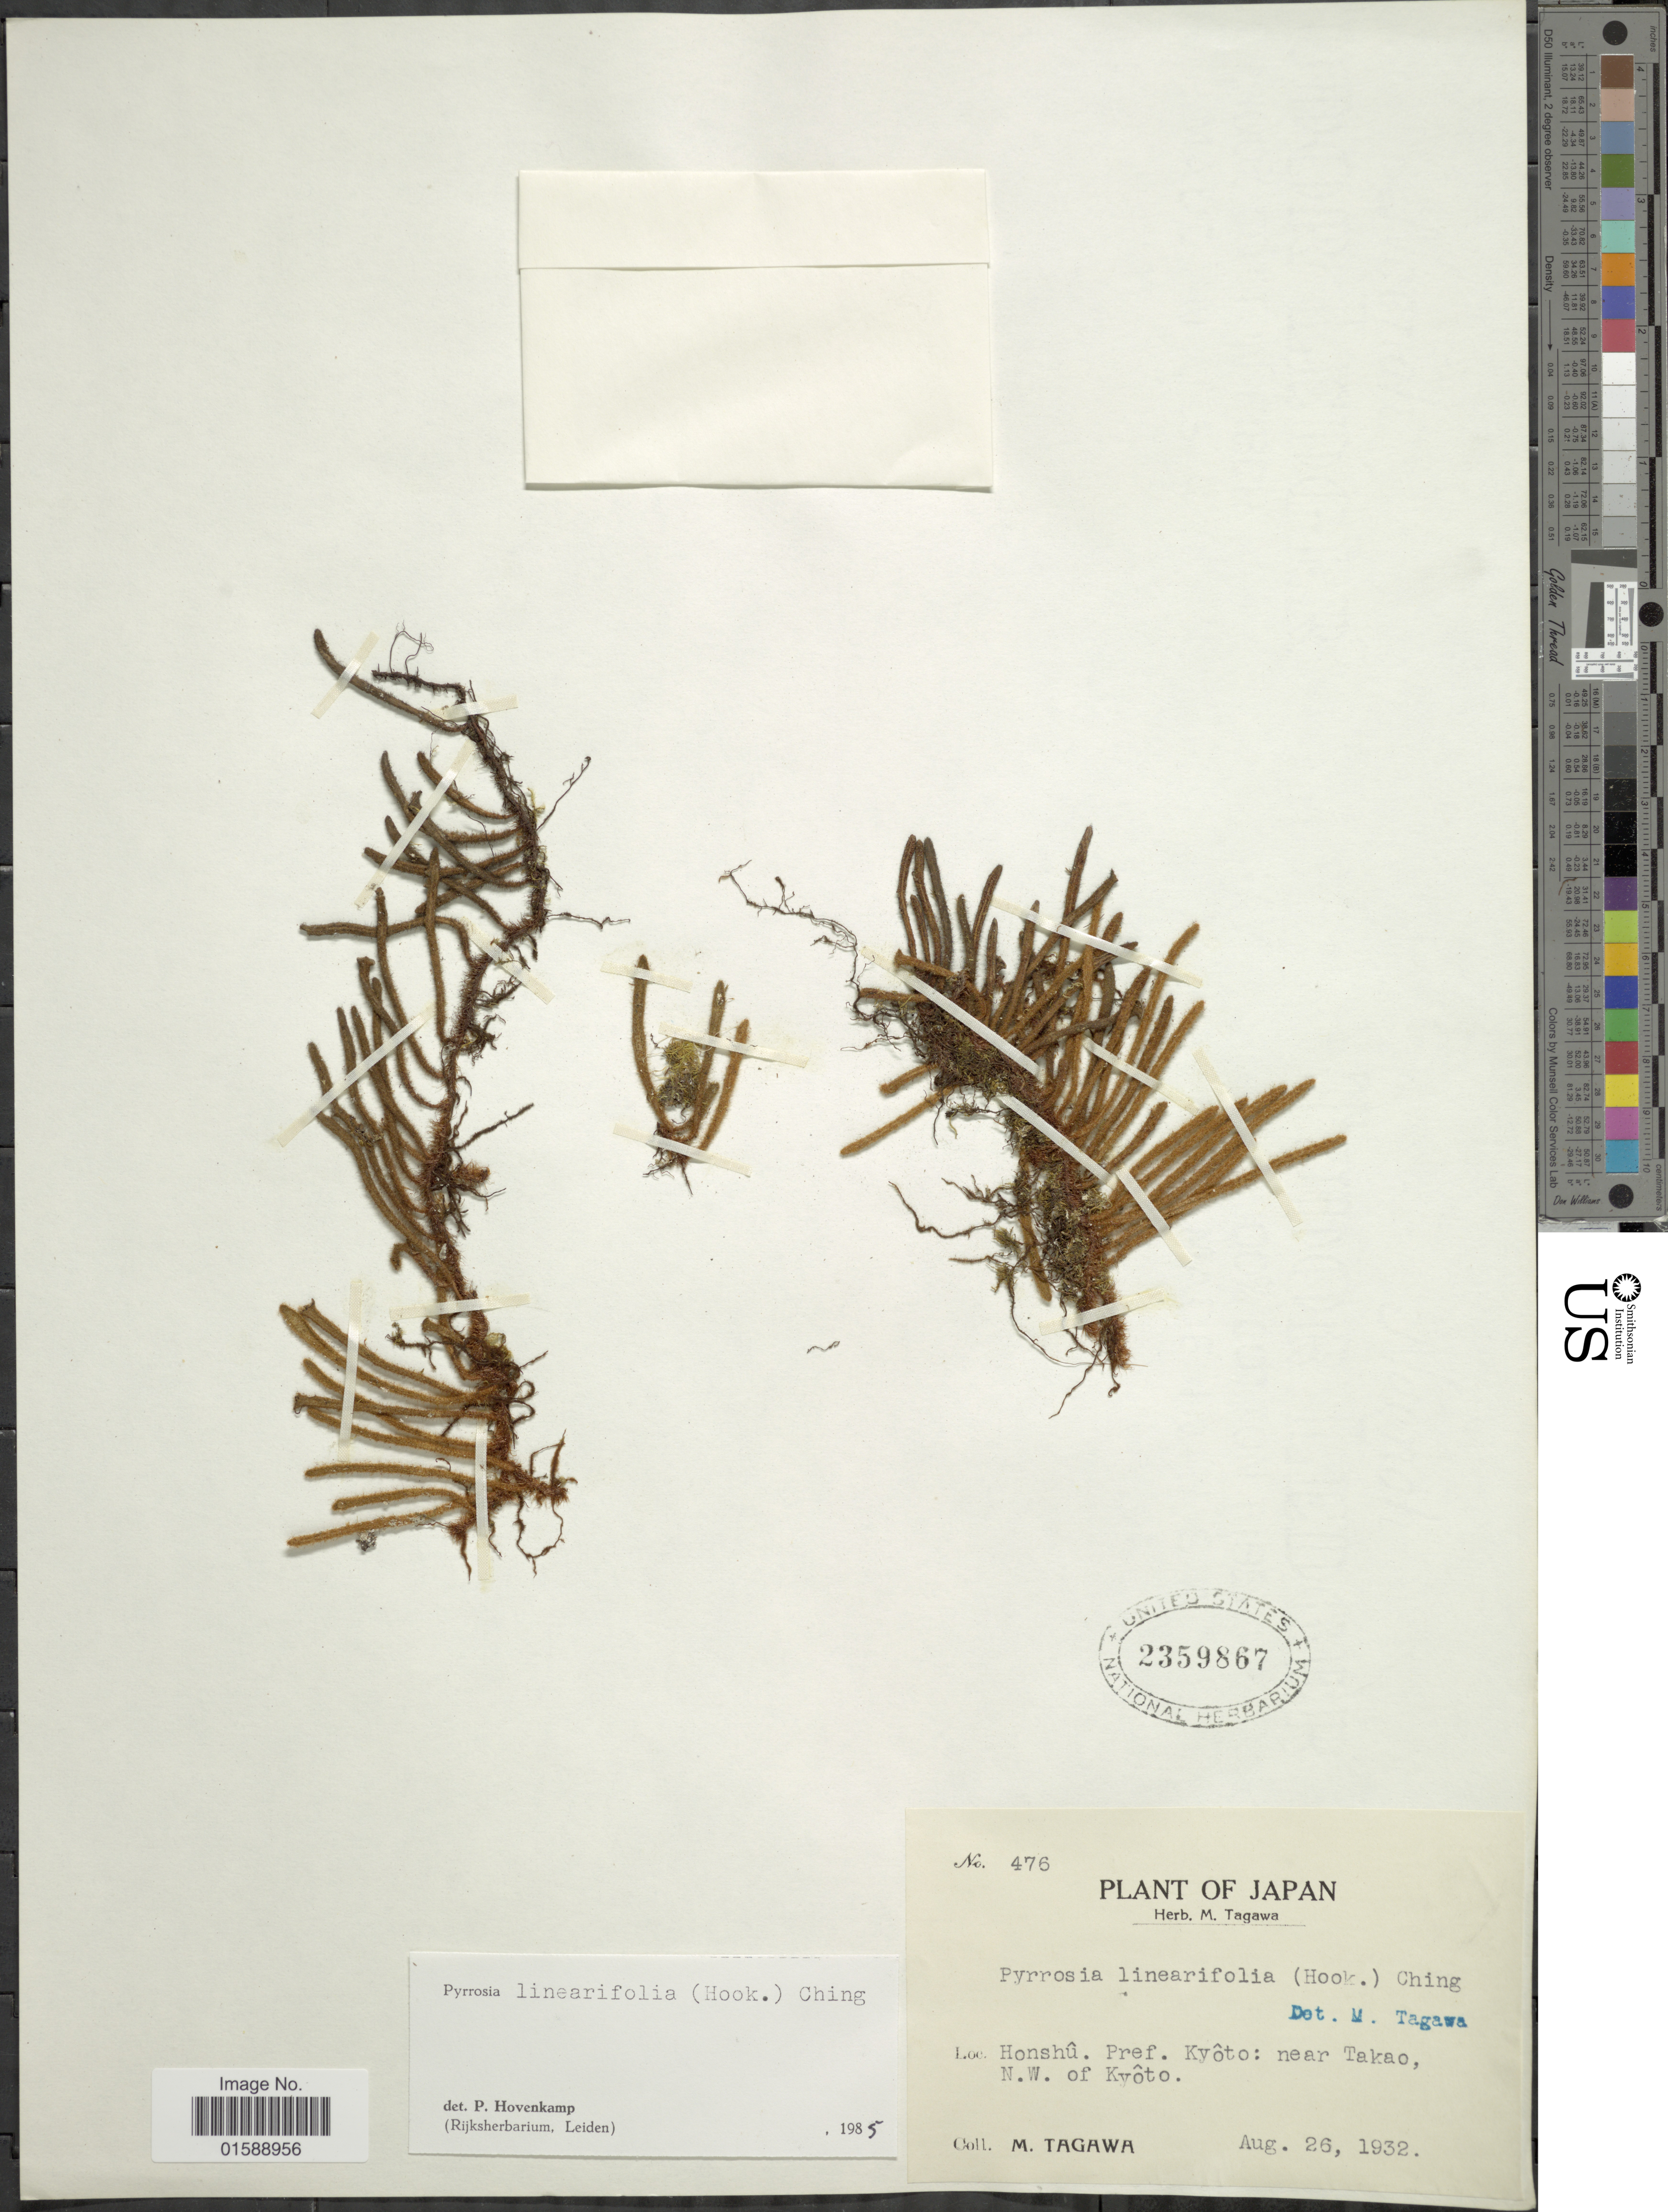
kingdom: Plantae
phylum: Tracheophyta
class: Polypodiopsida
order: Polypodiales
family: Polypodiaceae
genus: Pyrrosia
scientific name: Pyrrosia linearifolia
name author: (Hook.) Ching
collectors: M. Tagawa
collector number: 476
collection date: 1932-08-26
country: Japan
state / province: Kyoto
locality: Honshu: near Takao, N. W. of Kyôto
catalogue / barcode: US 2359867